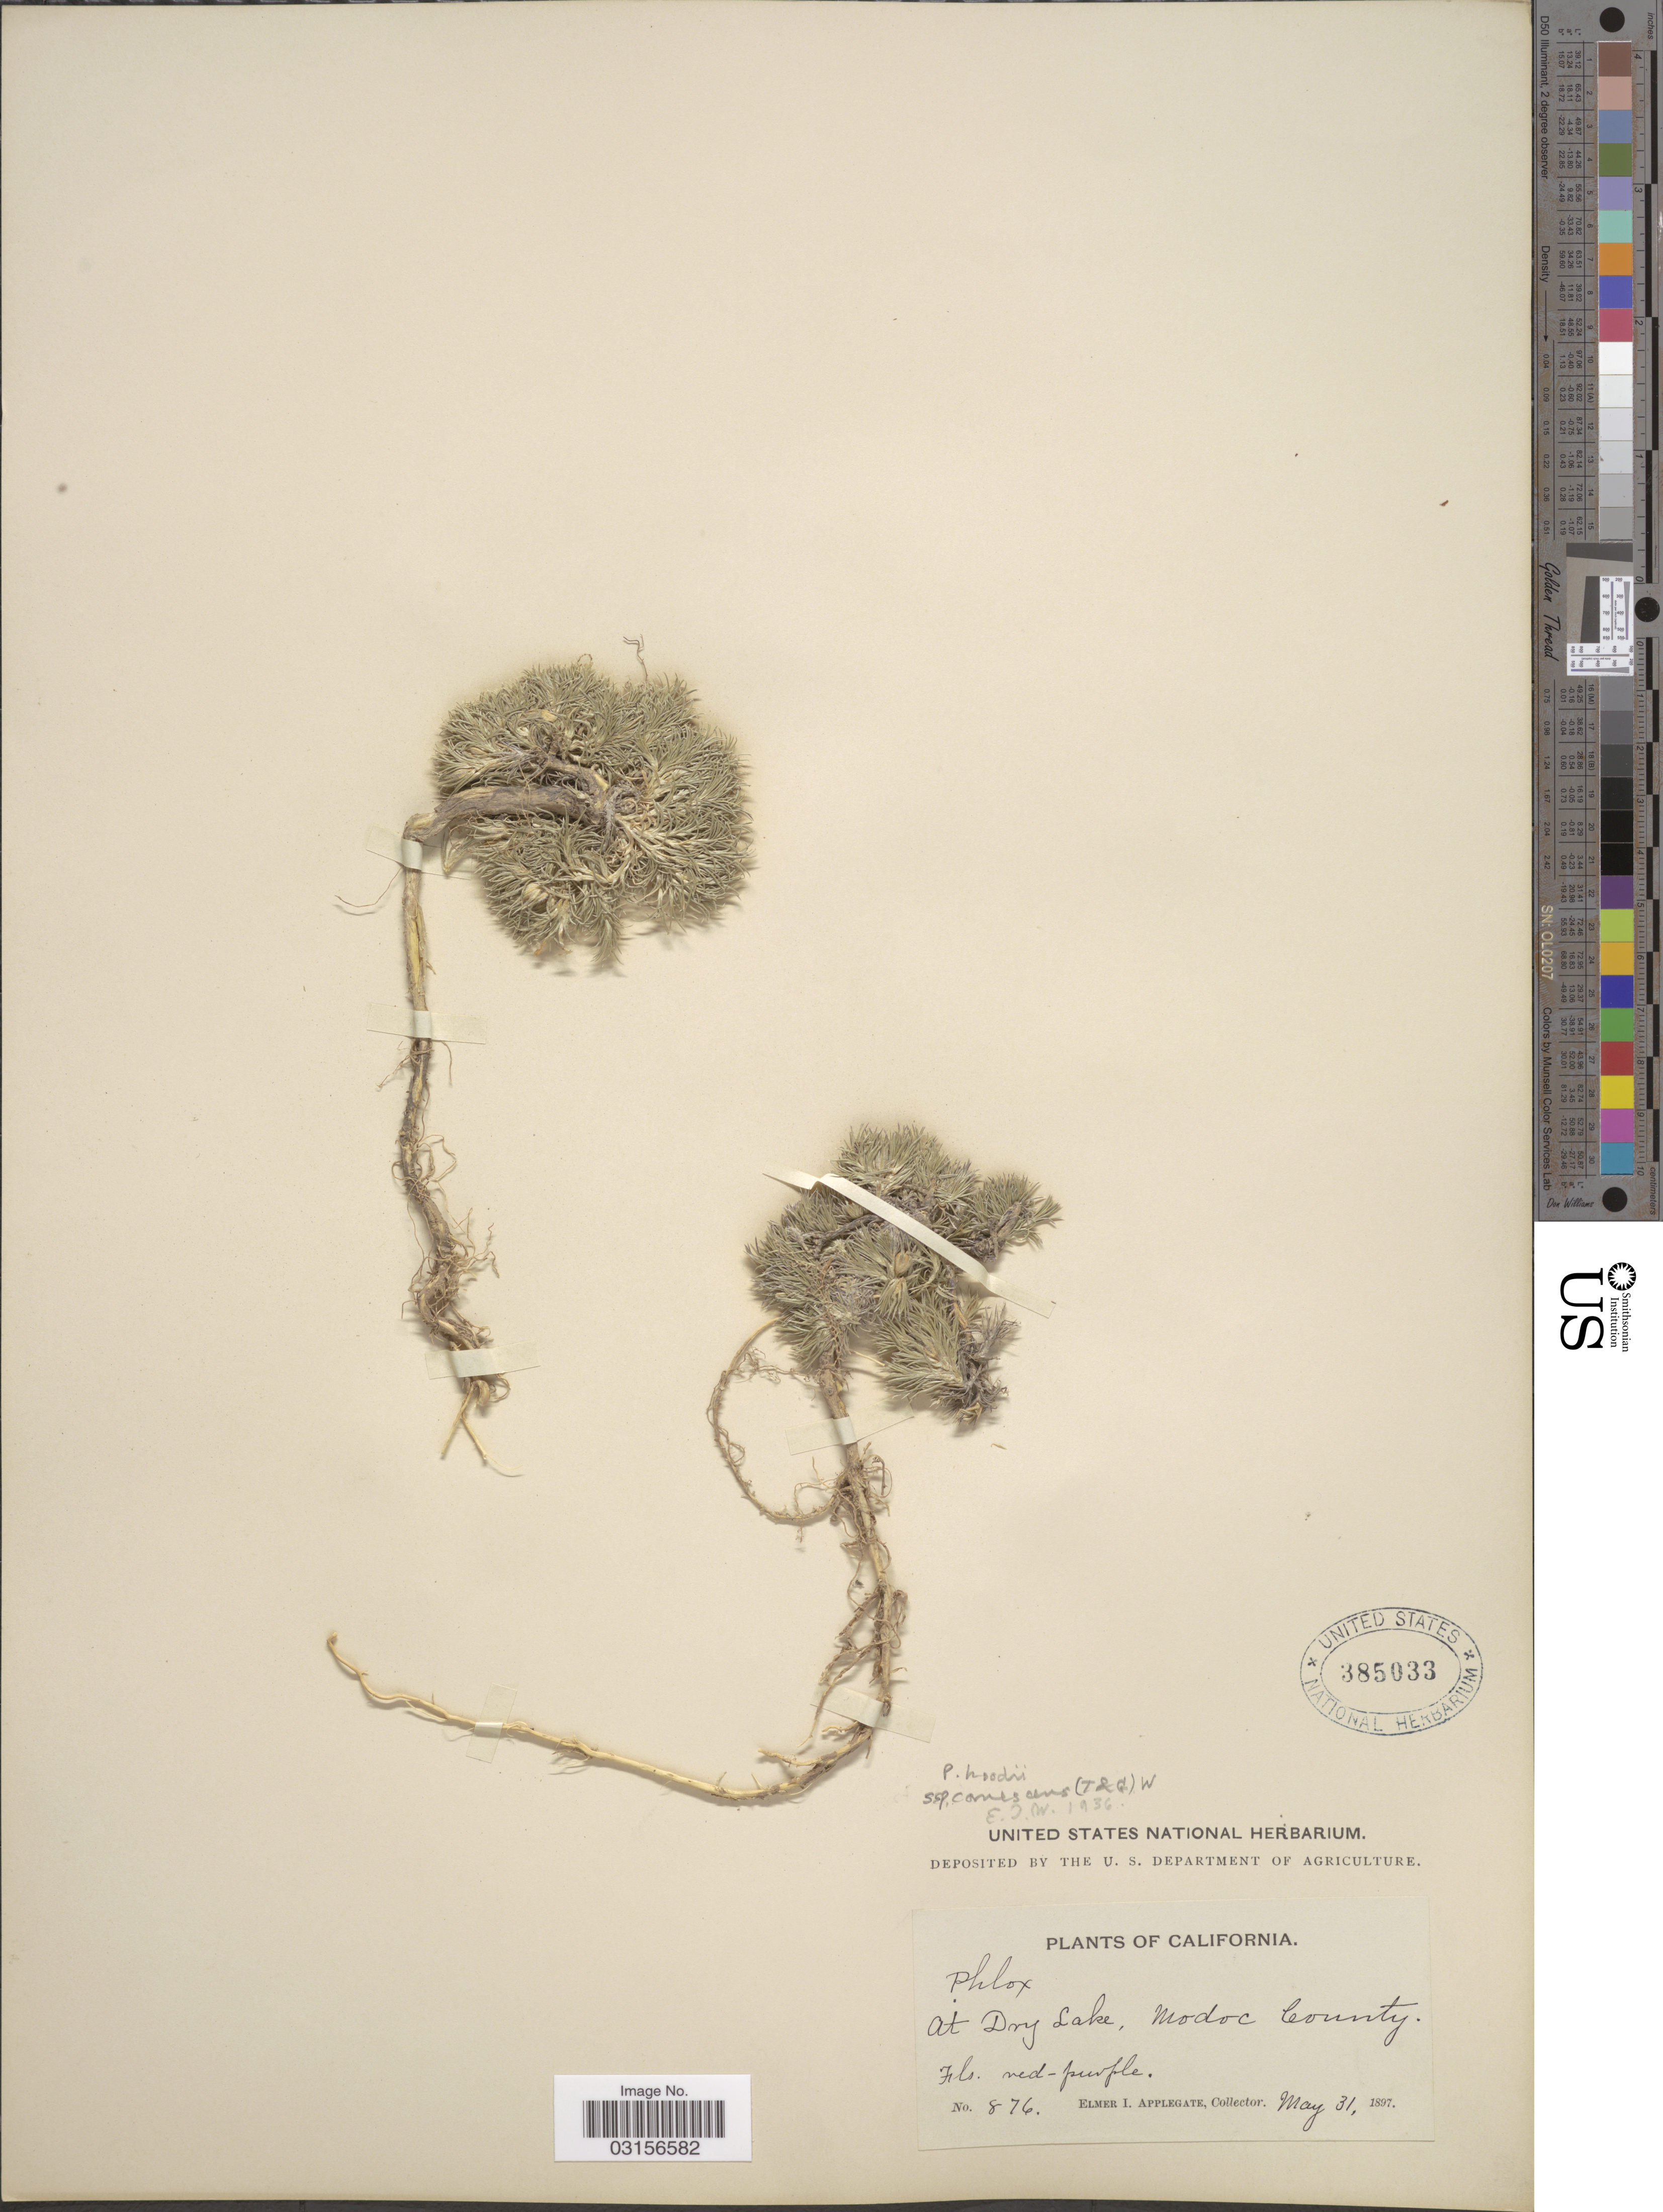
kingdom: Plantae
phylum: Tracheophyta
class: Magnoliopsida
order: Ericales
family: Polemoniaceae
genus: Phlox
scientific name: Phlox caespitosa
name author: Nutt.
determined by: Mayfield, M. H.; Ferguson, C. J.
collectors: E. I. Applegate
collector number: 876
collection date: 1897-05-31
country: United States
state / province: California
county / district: Modoc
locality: Dry Lake, Modoc County.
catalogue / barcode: US 385033